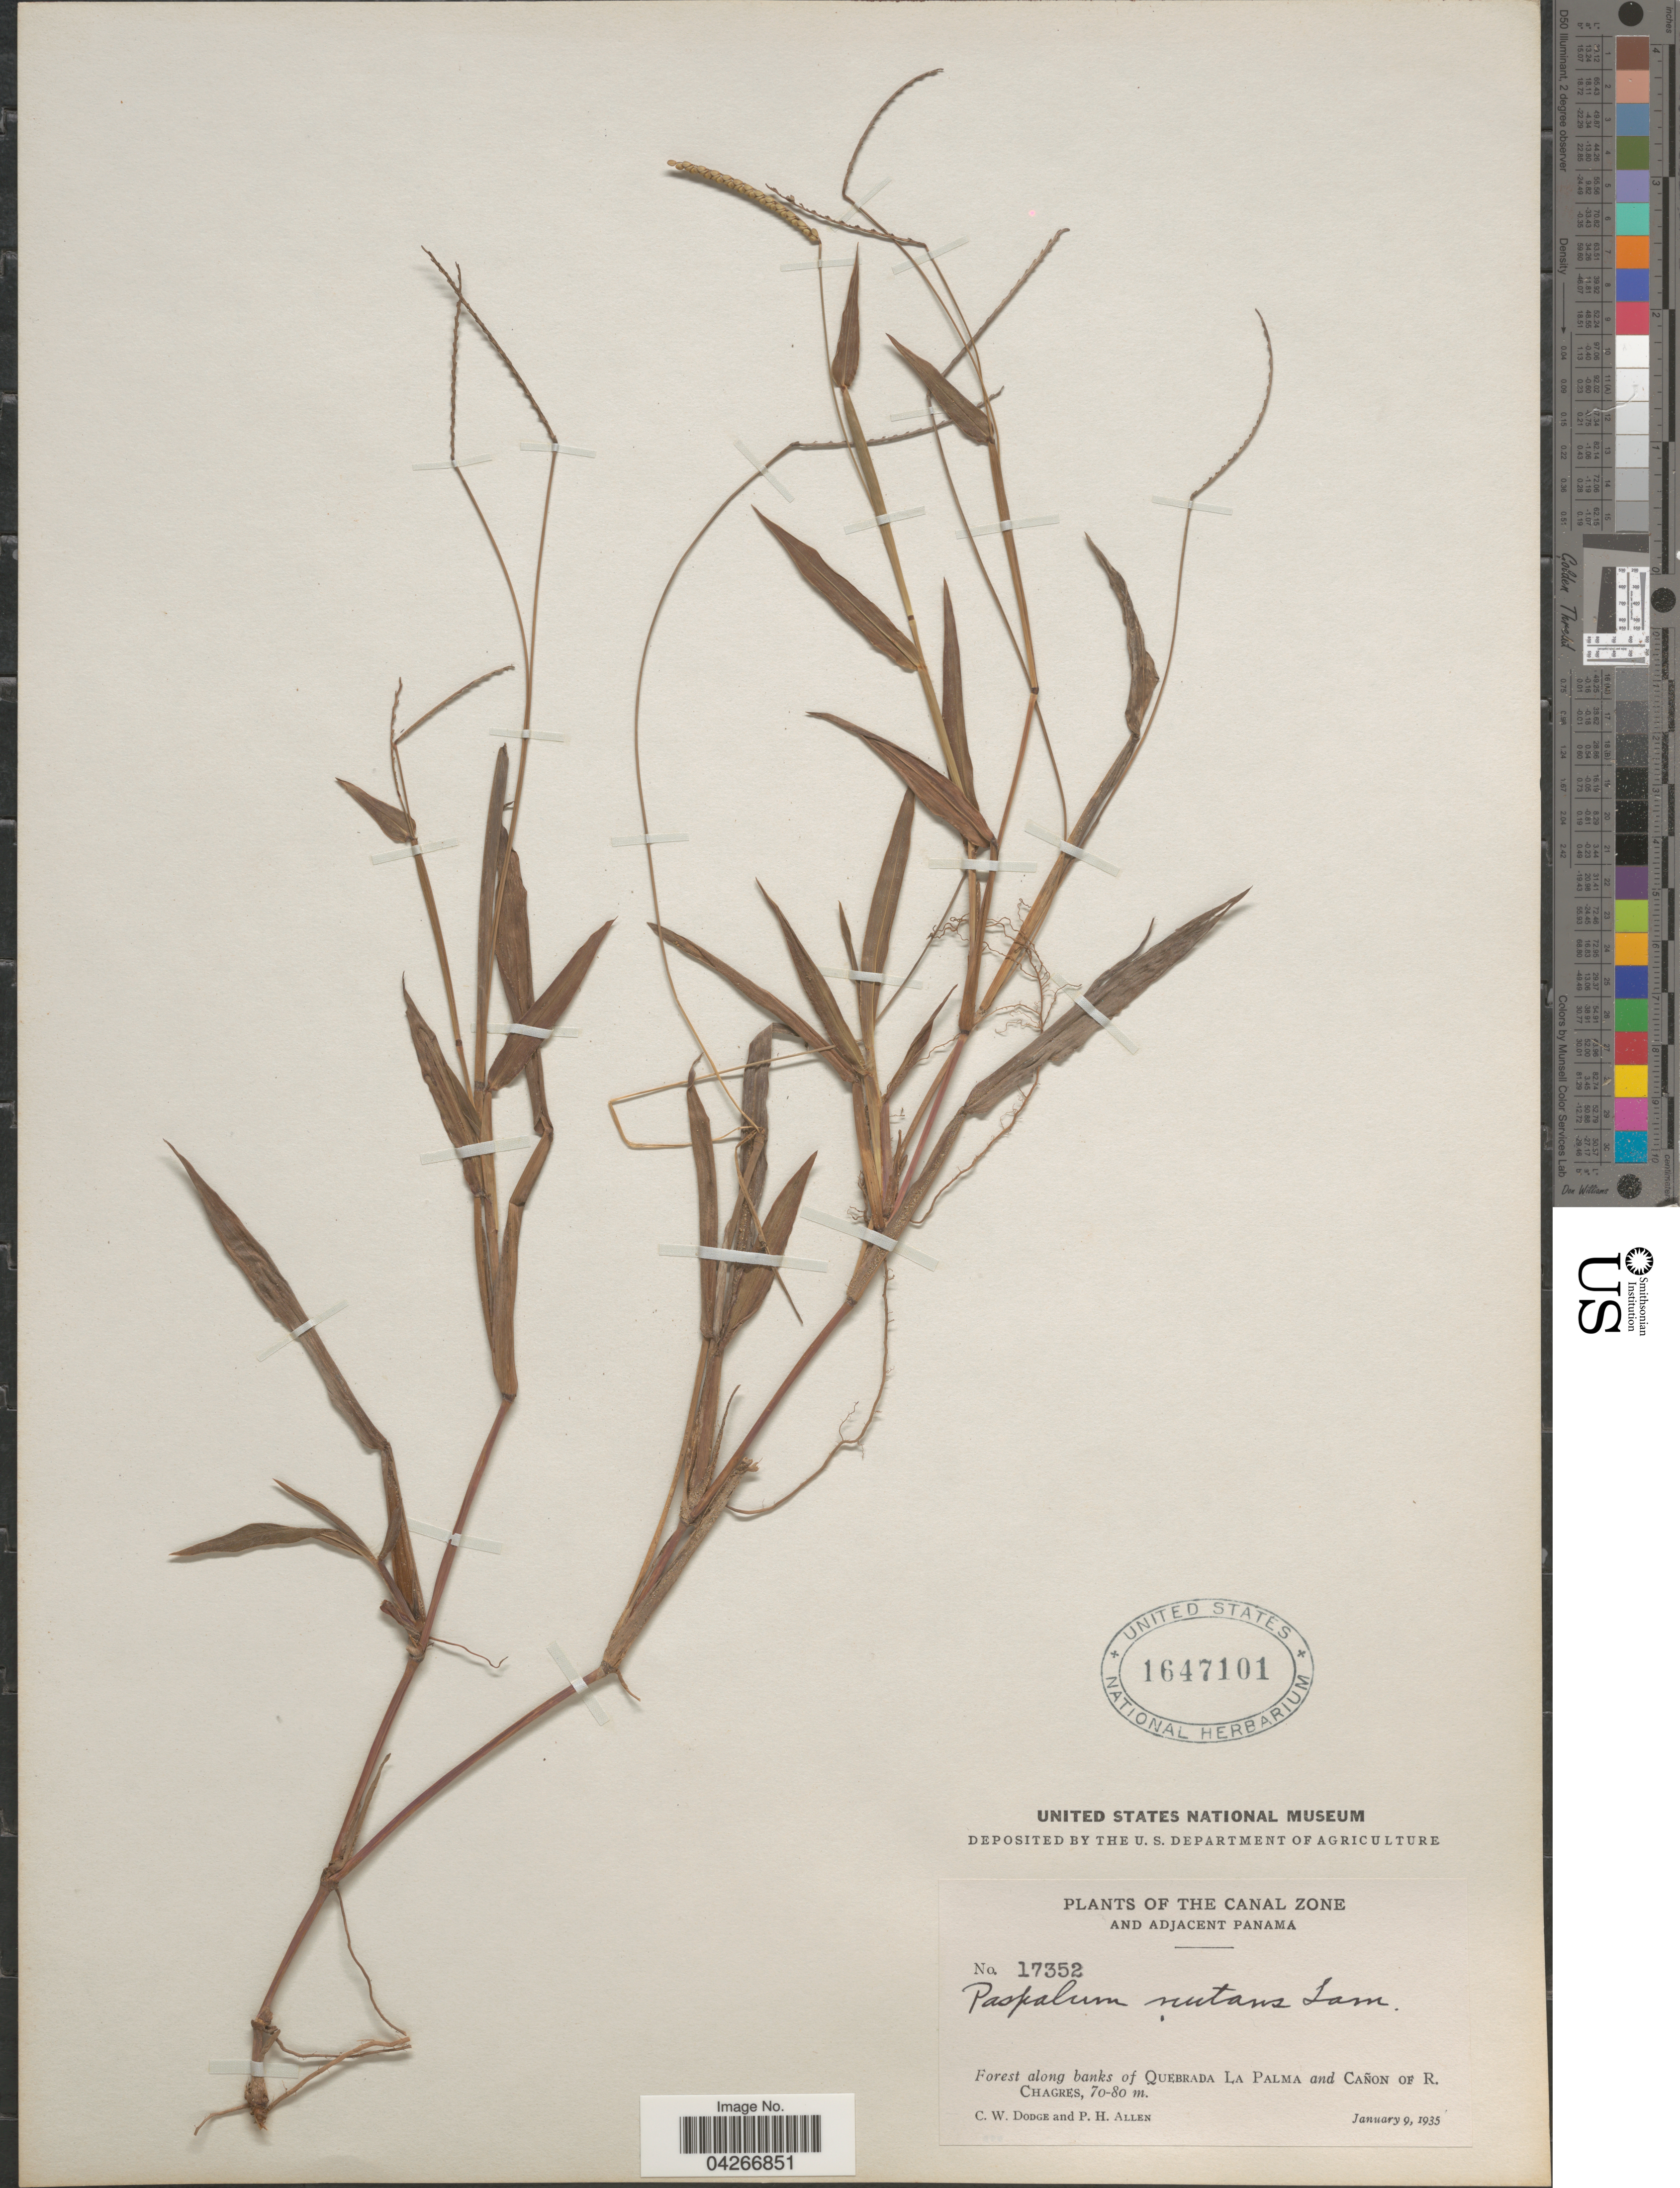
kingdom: Plantae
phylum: Tracheophyta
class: Liliopsida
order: Poales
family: Poaceae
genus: Paspalum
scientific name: Paspalum nutans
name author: Lam.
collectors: C. Dodge & P. H. Allen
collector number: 17352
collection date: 1935-01-09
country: Panama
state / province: Colón / Panamá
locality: The Canal Zone and adjacent Panamá. Forest along banks of Quebrada La Palma and Cañon of R. Chagres.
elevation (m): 70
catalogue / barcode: US 1647101